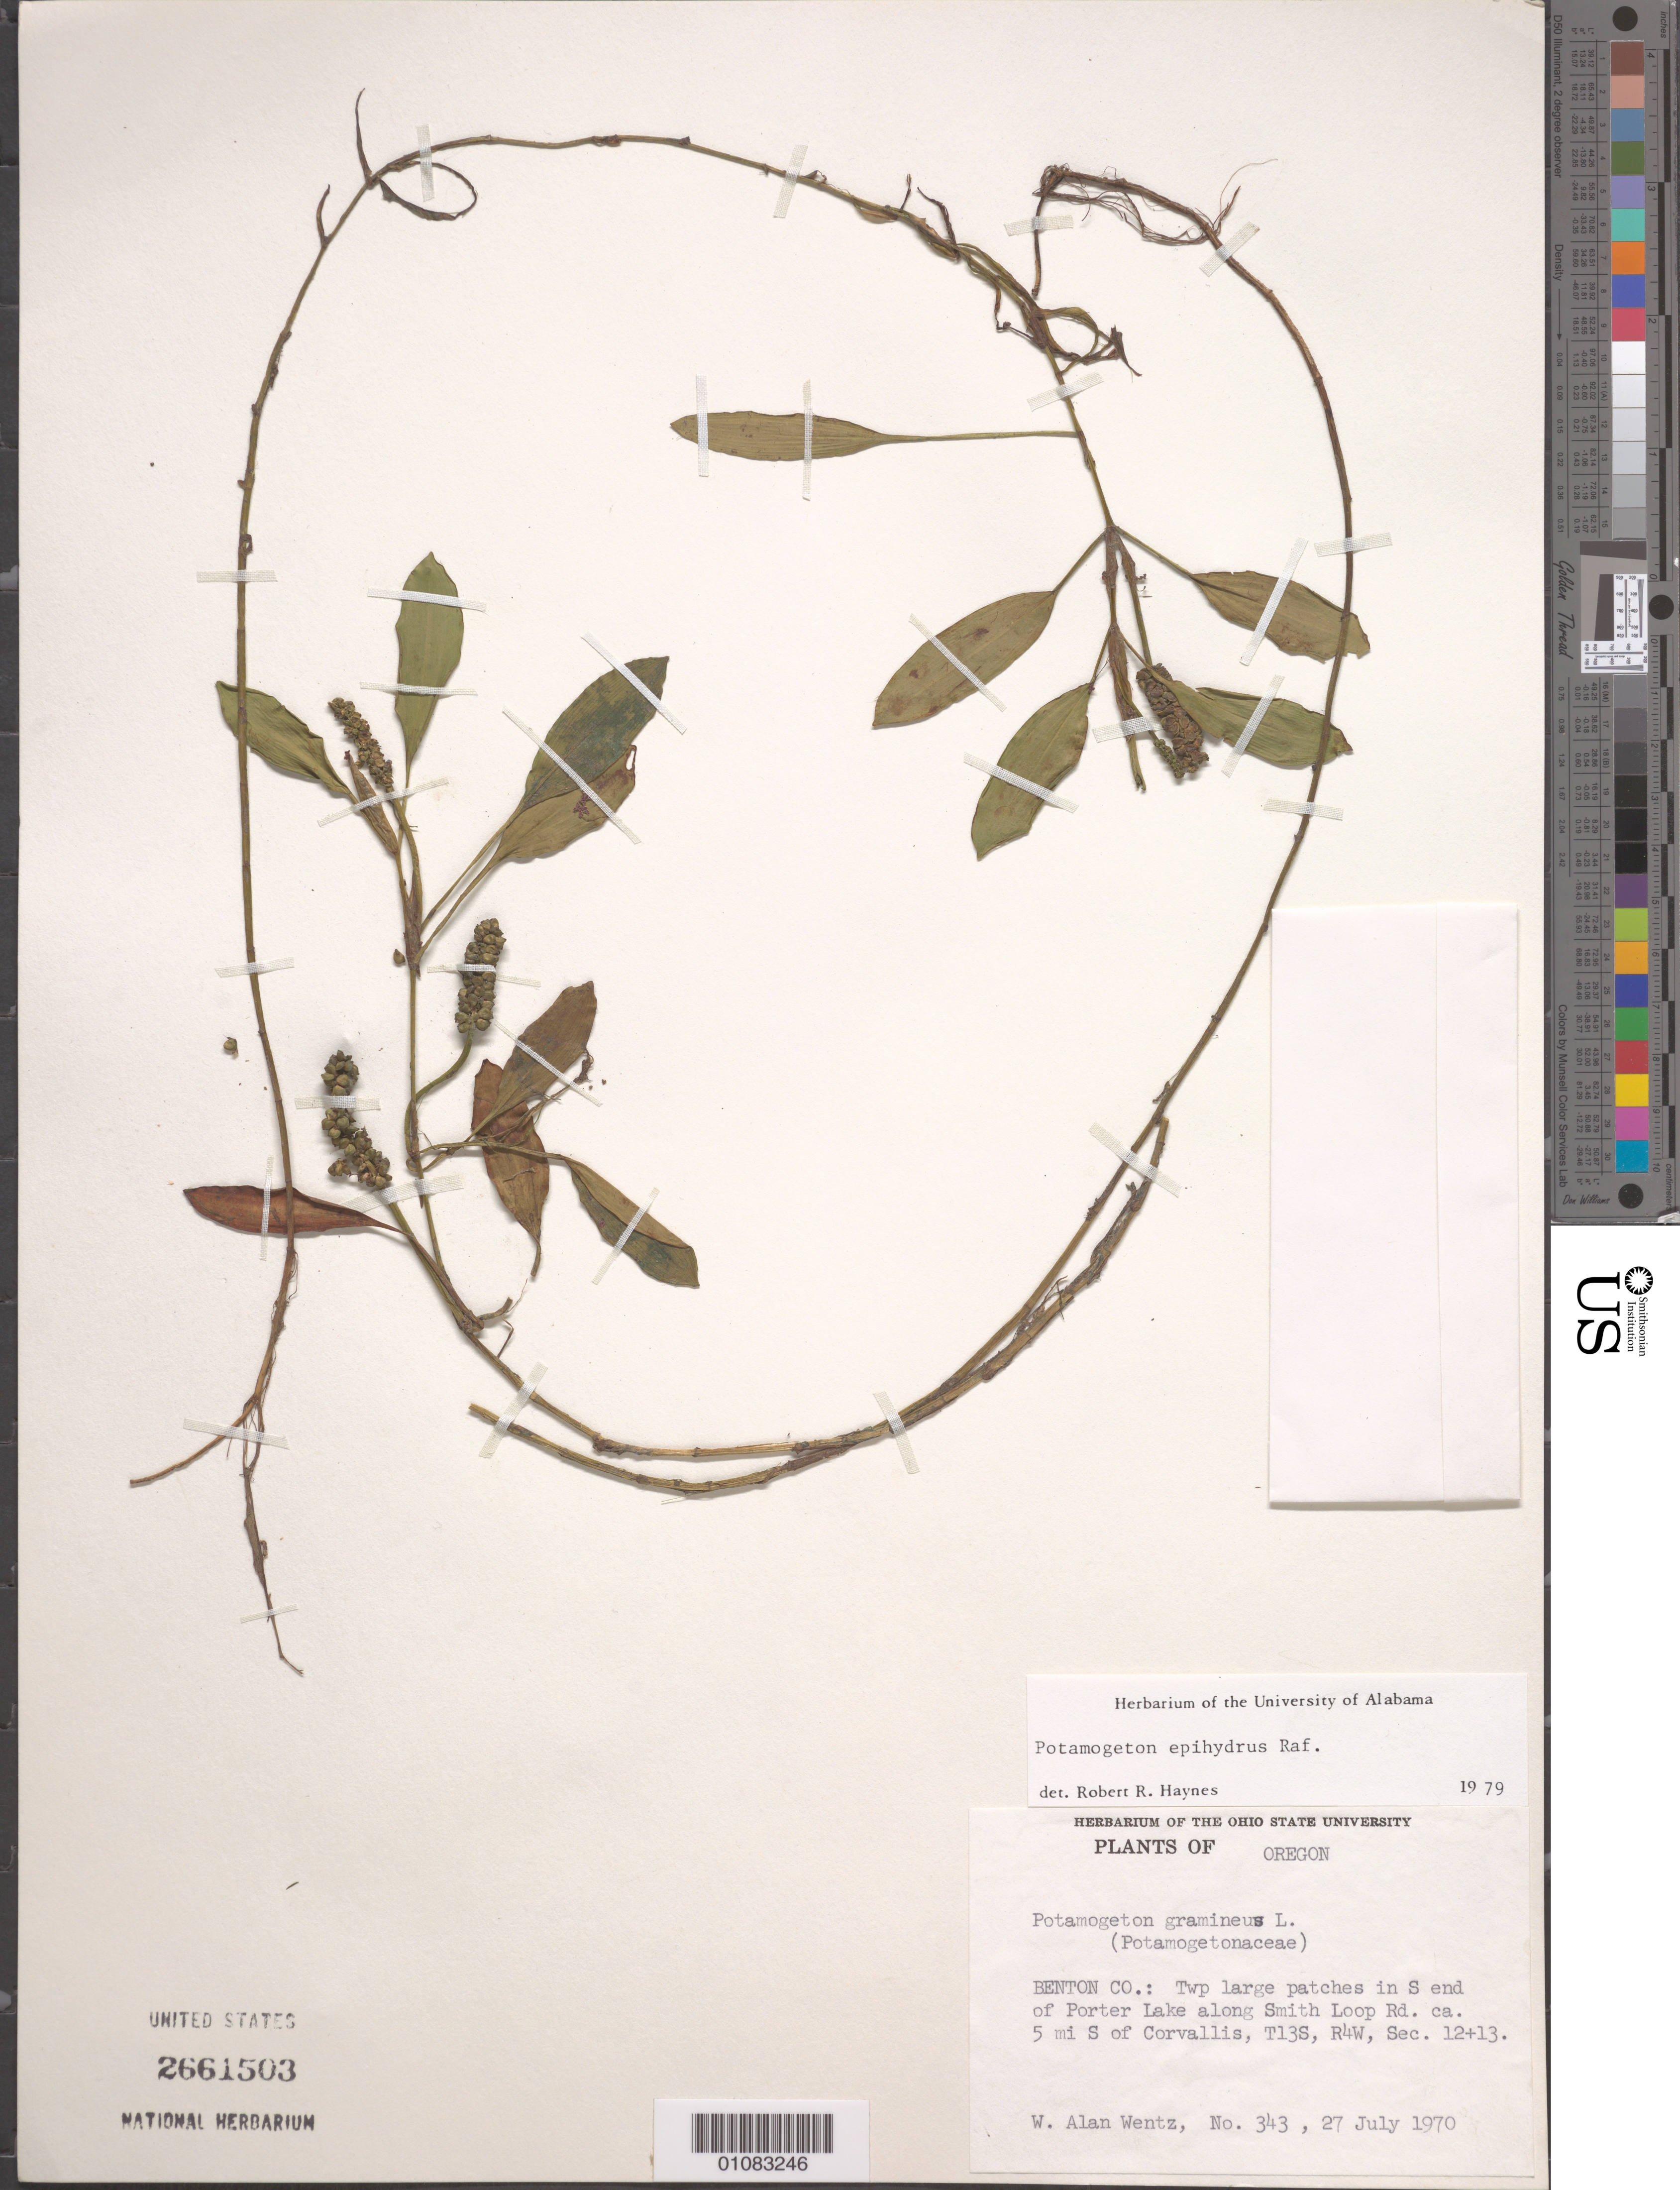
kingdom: Plantae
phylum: Tracheophyta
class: Liliopsida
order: Alismatales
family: Potamogetonaceae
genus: Potamogeton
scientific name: Potamogeton epihydrus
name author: Raf.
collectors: W. Wentz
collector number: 343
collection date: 1970-07-27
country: United States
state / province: Oregon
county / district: Benton County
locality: Twp large patches in S end of Porter Lake along Smith Loop Rd. ca. 5 mi. S of Corvallis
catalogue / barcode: US 2661503